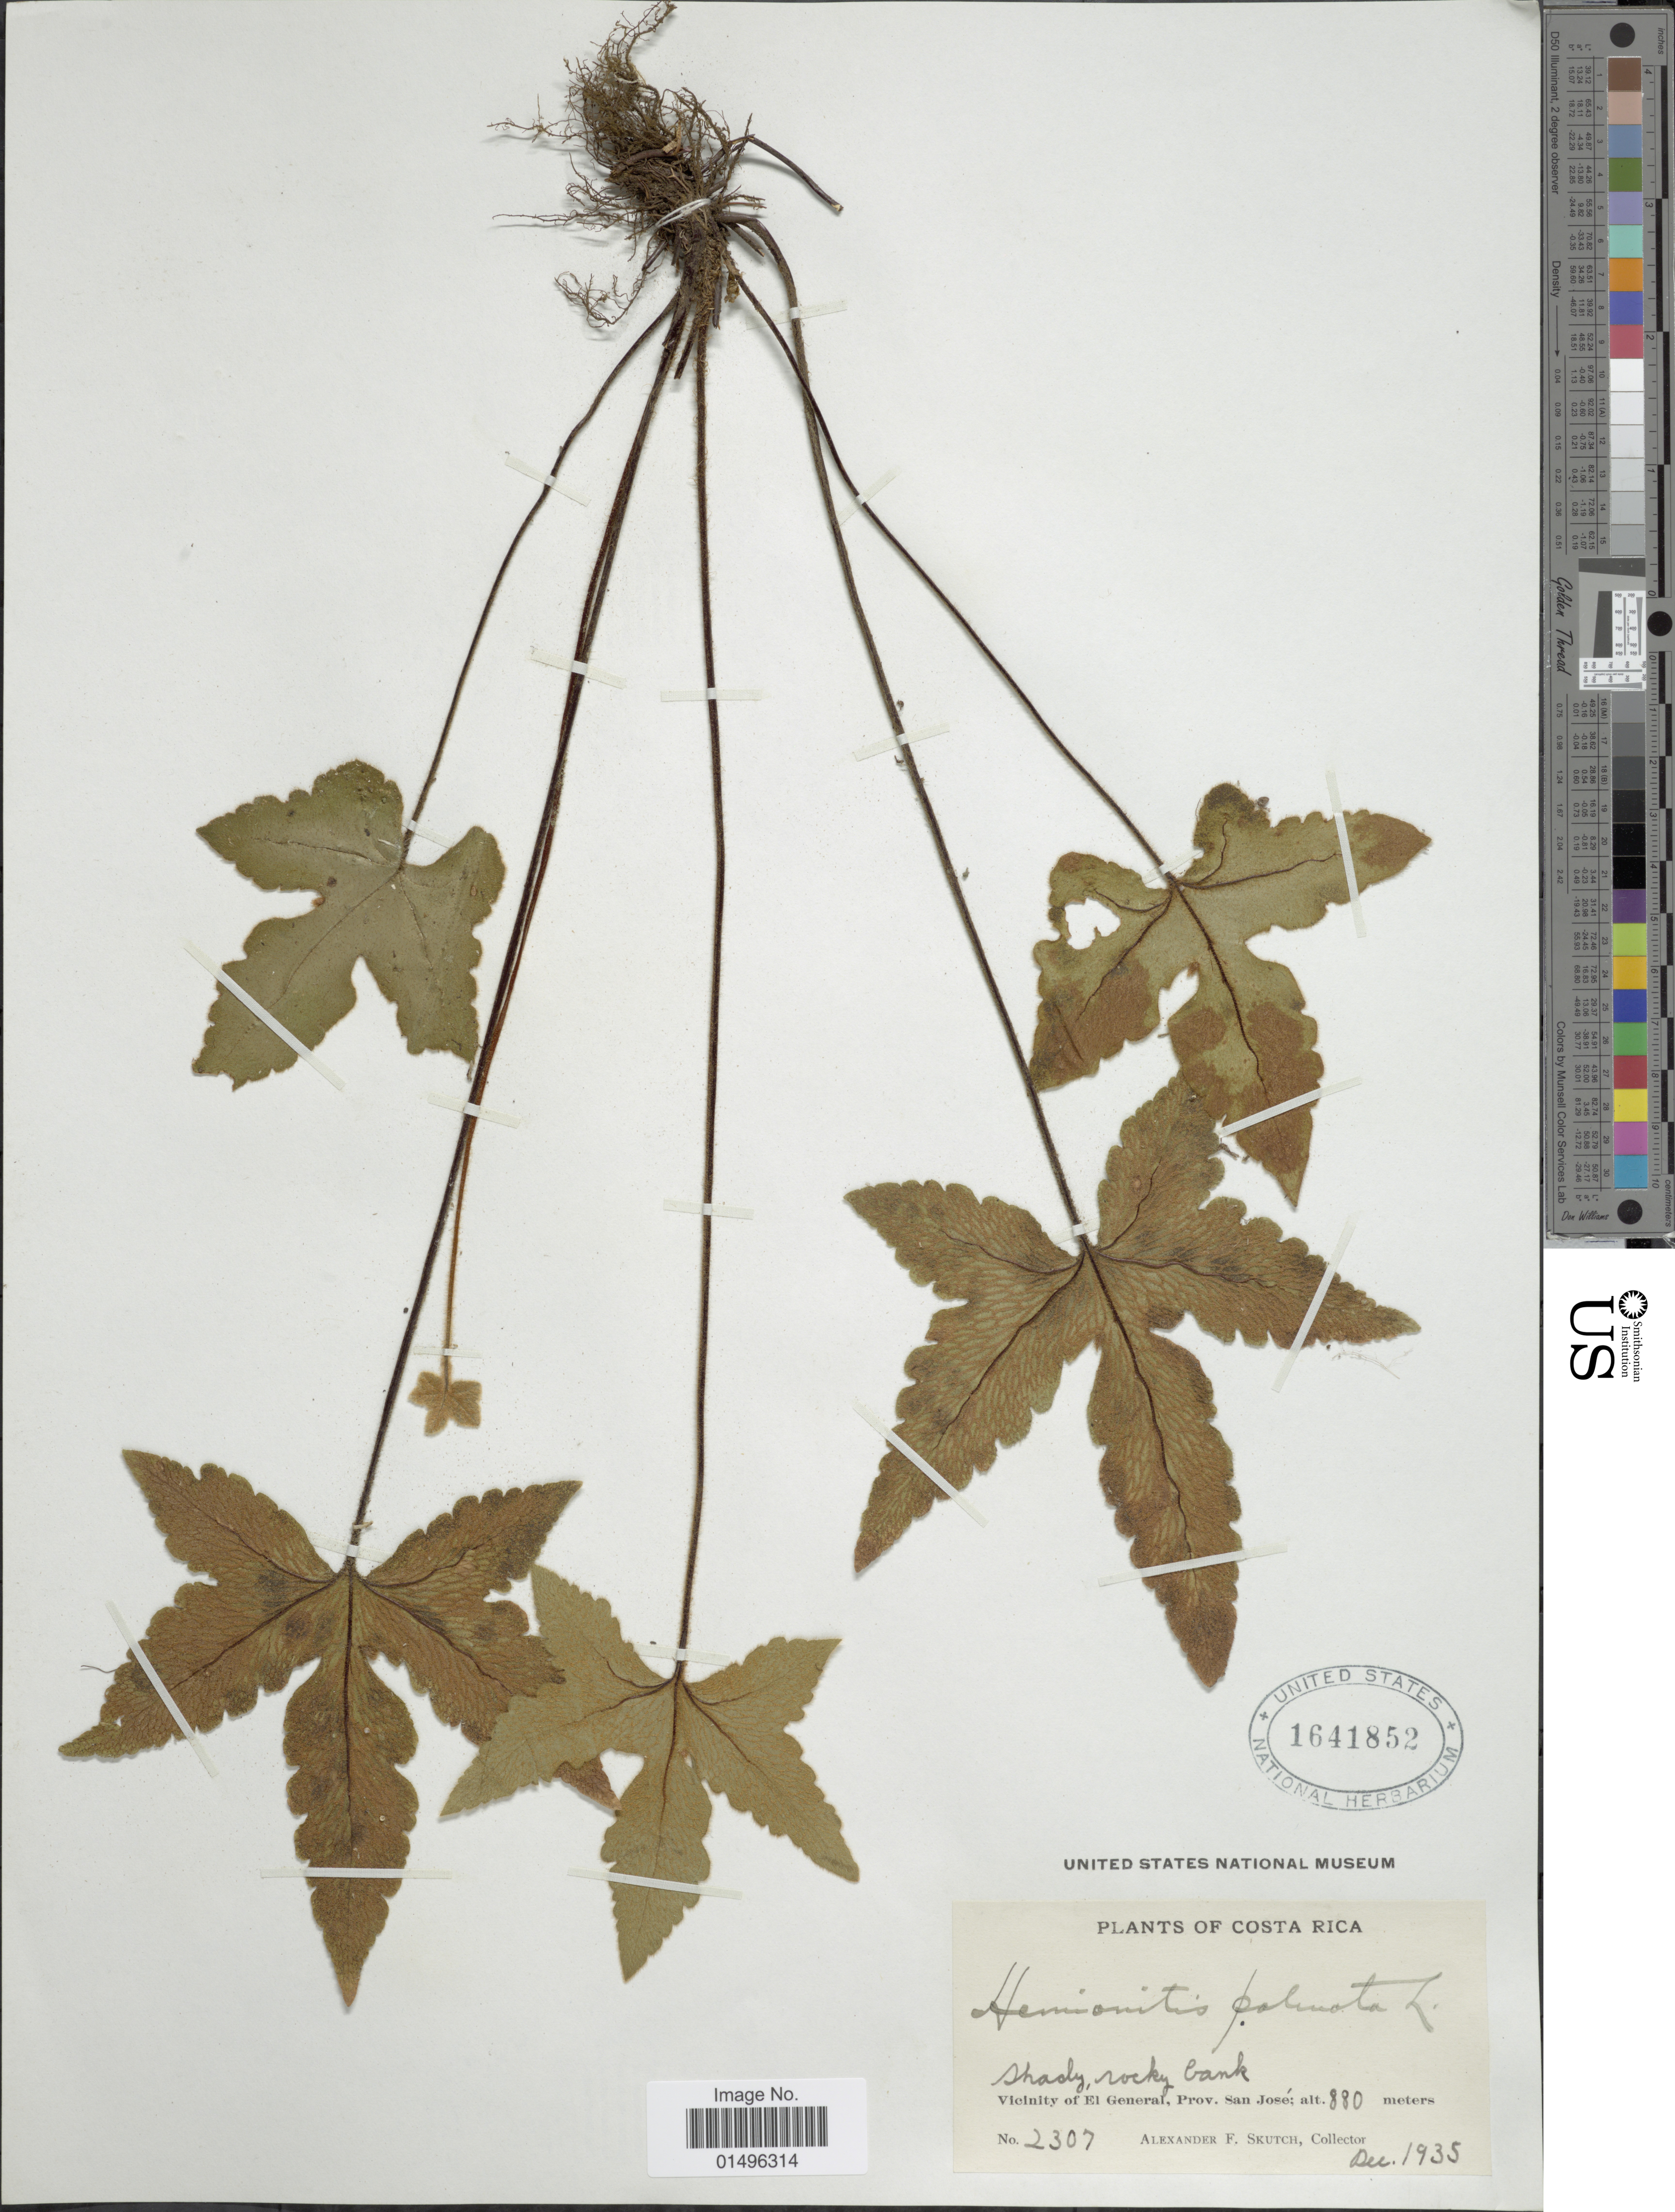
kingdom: Plantae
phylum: Tracheophyta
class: Polypodiopsida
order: Polypodiales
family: Pteridaceae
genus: Hemionitis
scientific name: Hemionitis palmata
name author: L.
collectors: A. F. Skutch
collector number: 2307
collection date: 1935-12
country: Costa Rica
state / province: San José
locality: Costa Rica, Vicinity of El Genereal.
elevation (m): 880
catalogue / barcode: US 1641852